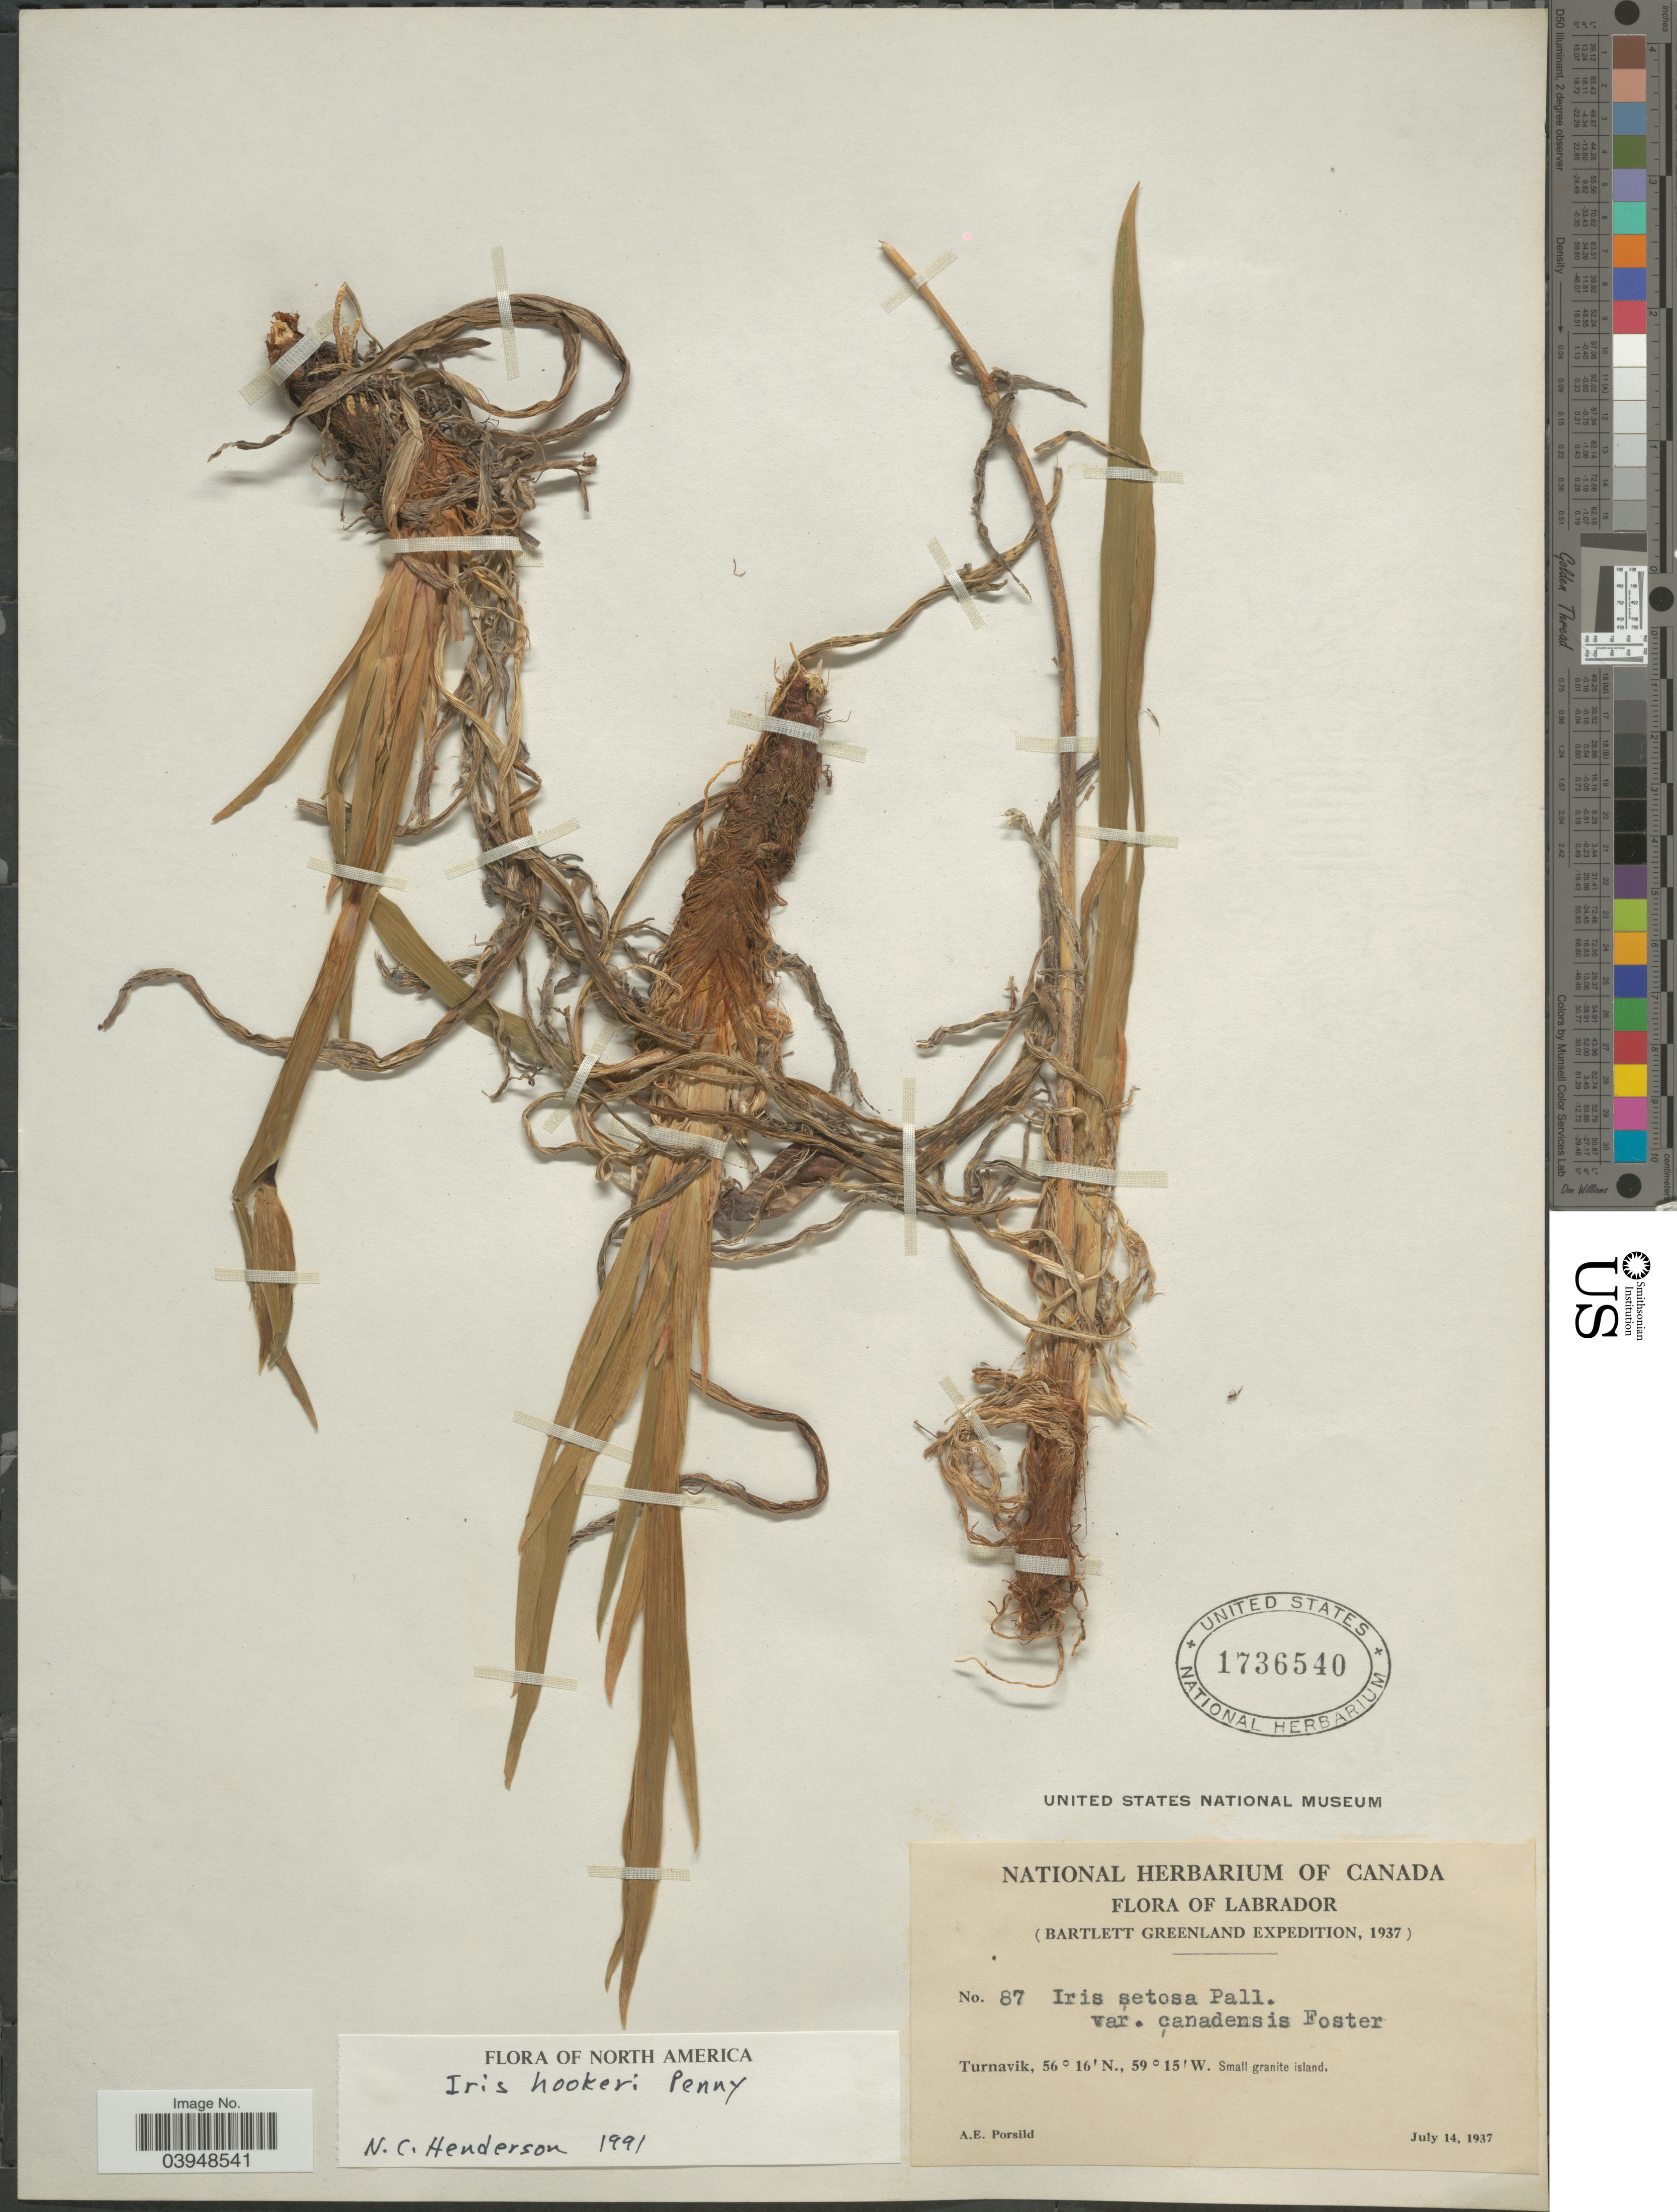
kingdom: Plantae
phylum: Tracheophyta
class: Liliopsida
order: Asparagales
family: Iridaceae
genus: Iris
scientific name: Iris hookeri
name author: Penny ex G. Don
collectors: A. E. Porsild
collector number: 87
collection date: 1937-07-14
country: Canada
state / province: Newfoundland and Labrador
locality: Labrador. Turnavik.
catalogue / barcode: US 1736540